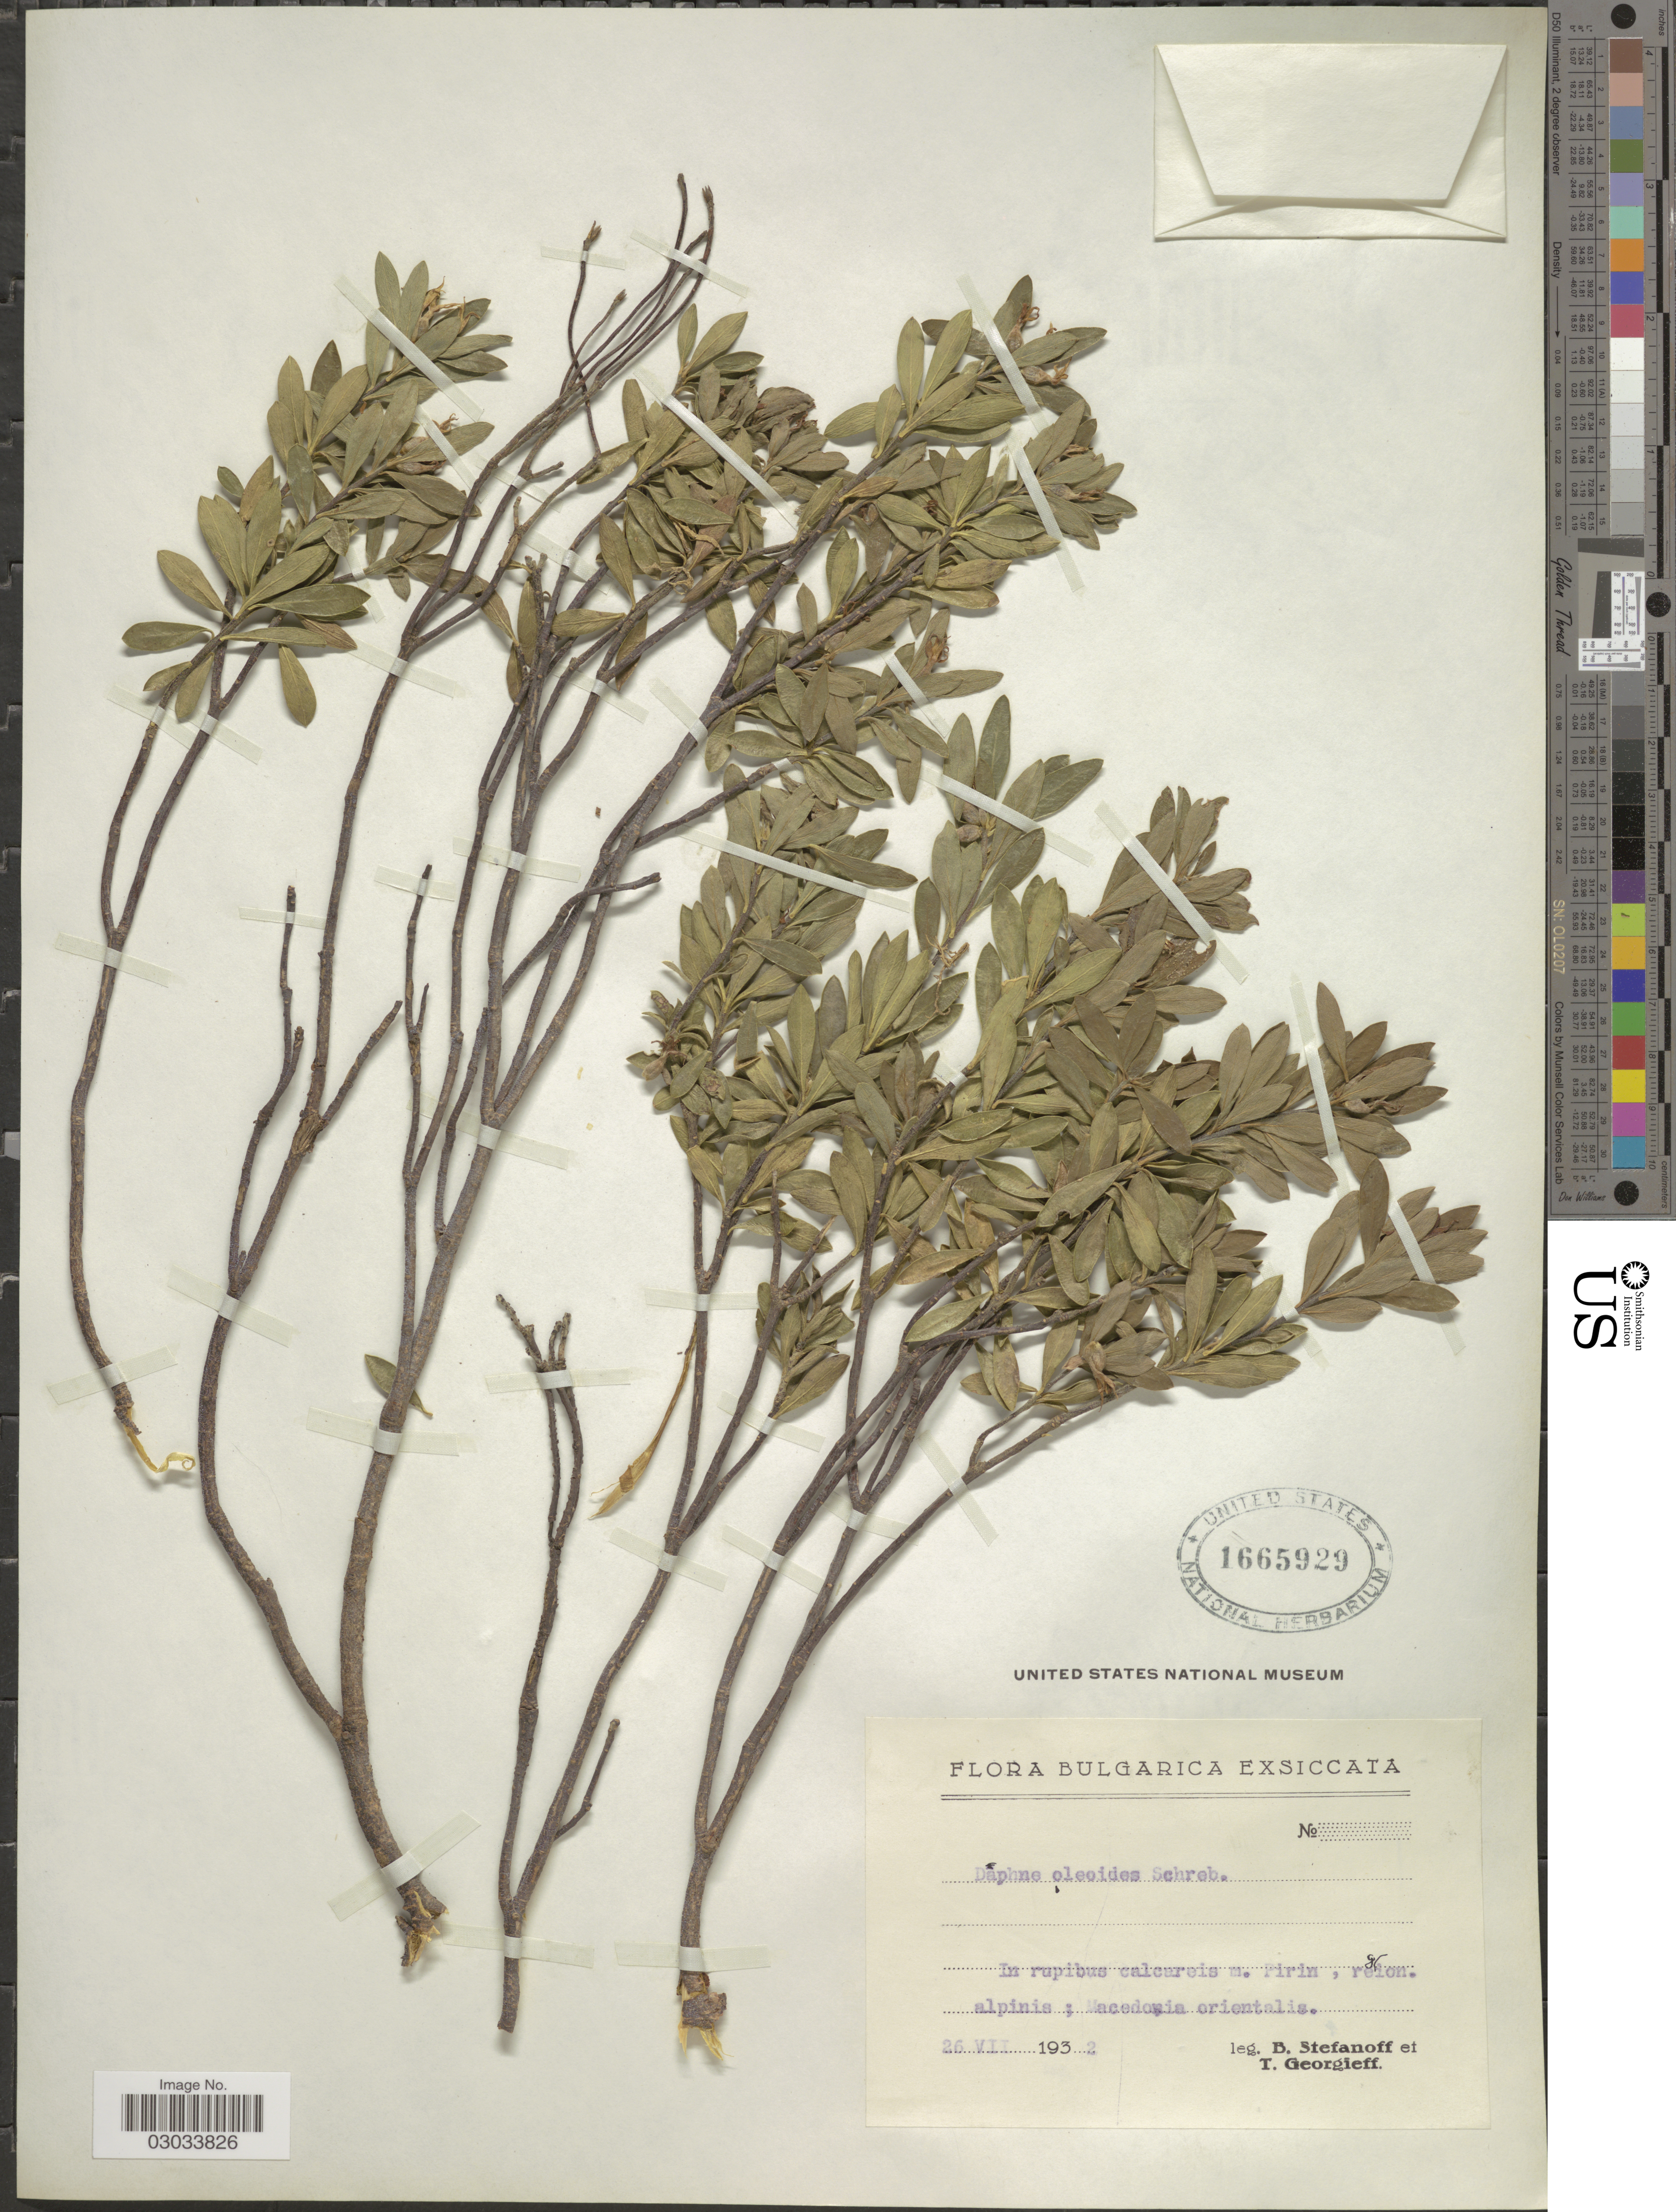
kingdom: Plantae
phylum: Tracheophyta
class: Magnoliopsida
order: Malvales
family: Thymelaeaceae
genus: Daphne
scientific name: Daphne oleoides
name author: L.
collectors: B. Stefanoff & T. Georgieff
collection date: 1932-07-26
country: Bulgaria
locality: In rupibus calcareis m. Pirin, region. alpinis; Macedonia orientalis.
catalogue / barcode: US 1665929